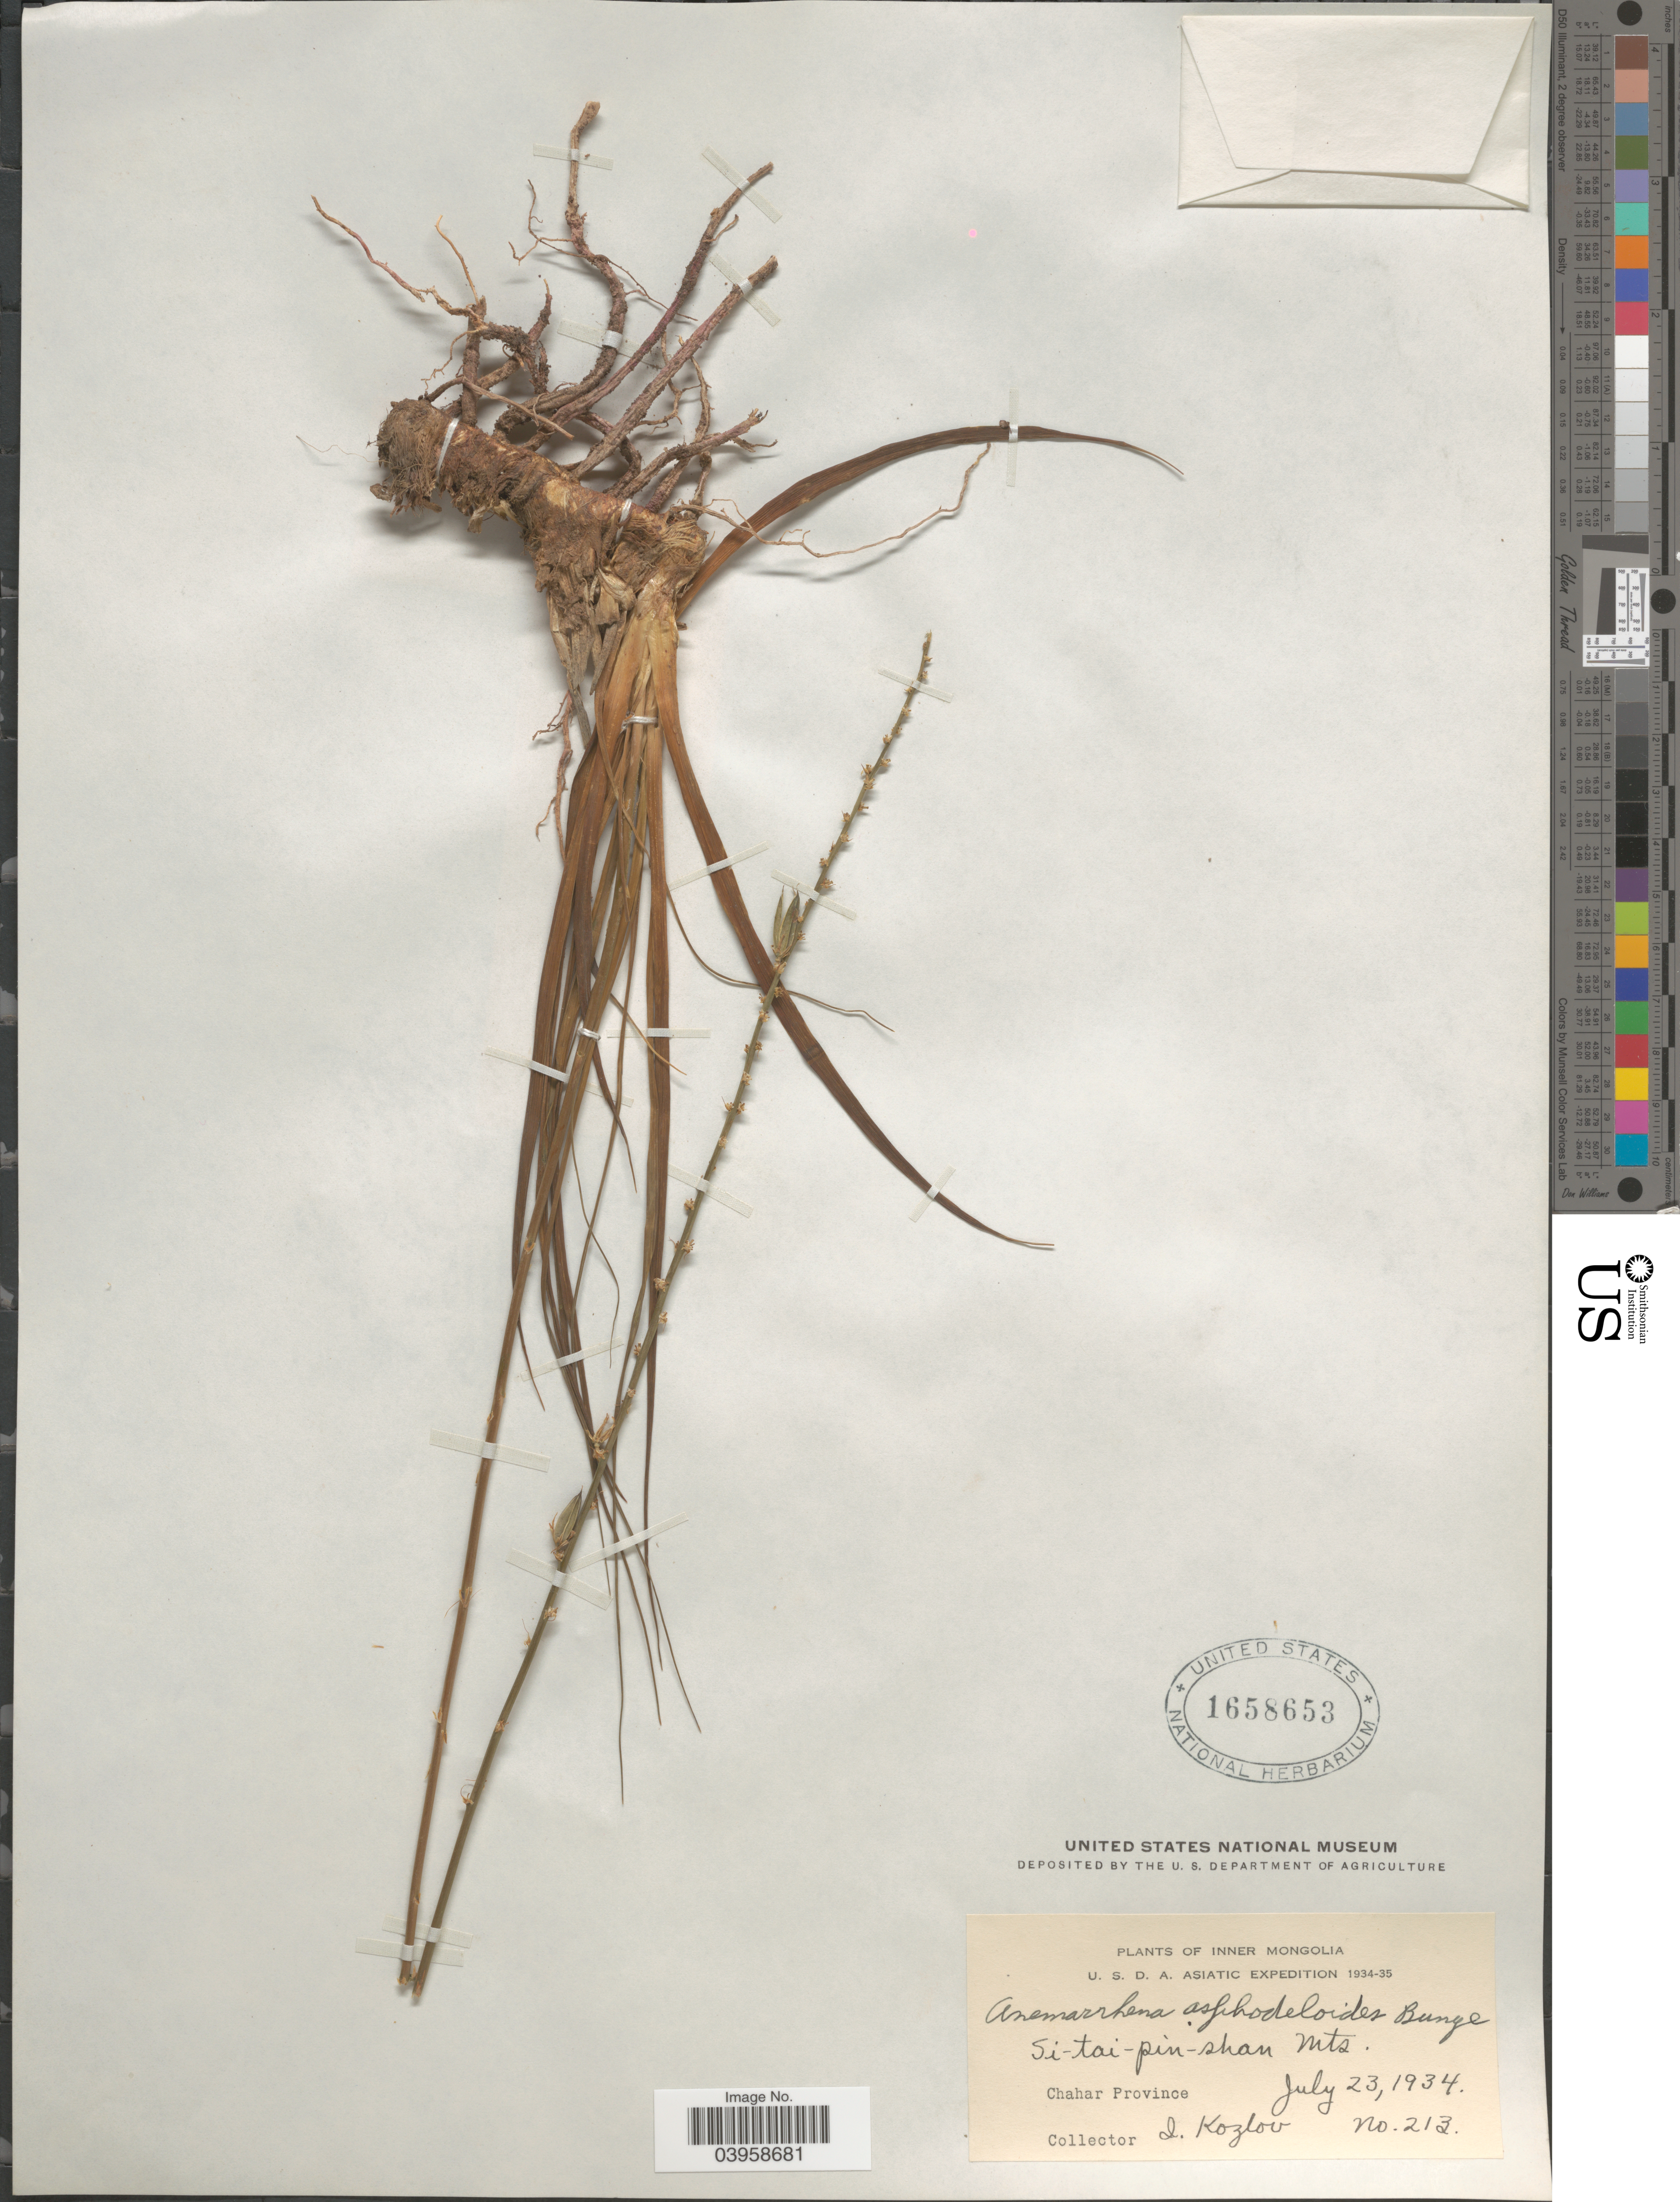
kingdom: Plantae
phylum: Tracheophyta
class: Liliopsida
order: Asparagales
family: Asparagaceae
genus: Anemarrhena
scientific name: Anemarrhena asphodeloides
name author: Bunge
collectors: I. Kozlov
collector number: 213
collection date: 1934-07-23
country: China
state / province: Nei Monggol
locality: Inner Mongolia. Si-tai-pin-shan Mts. Chahar Province.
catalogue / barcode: US 1658653